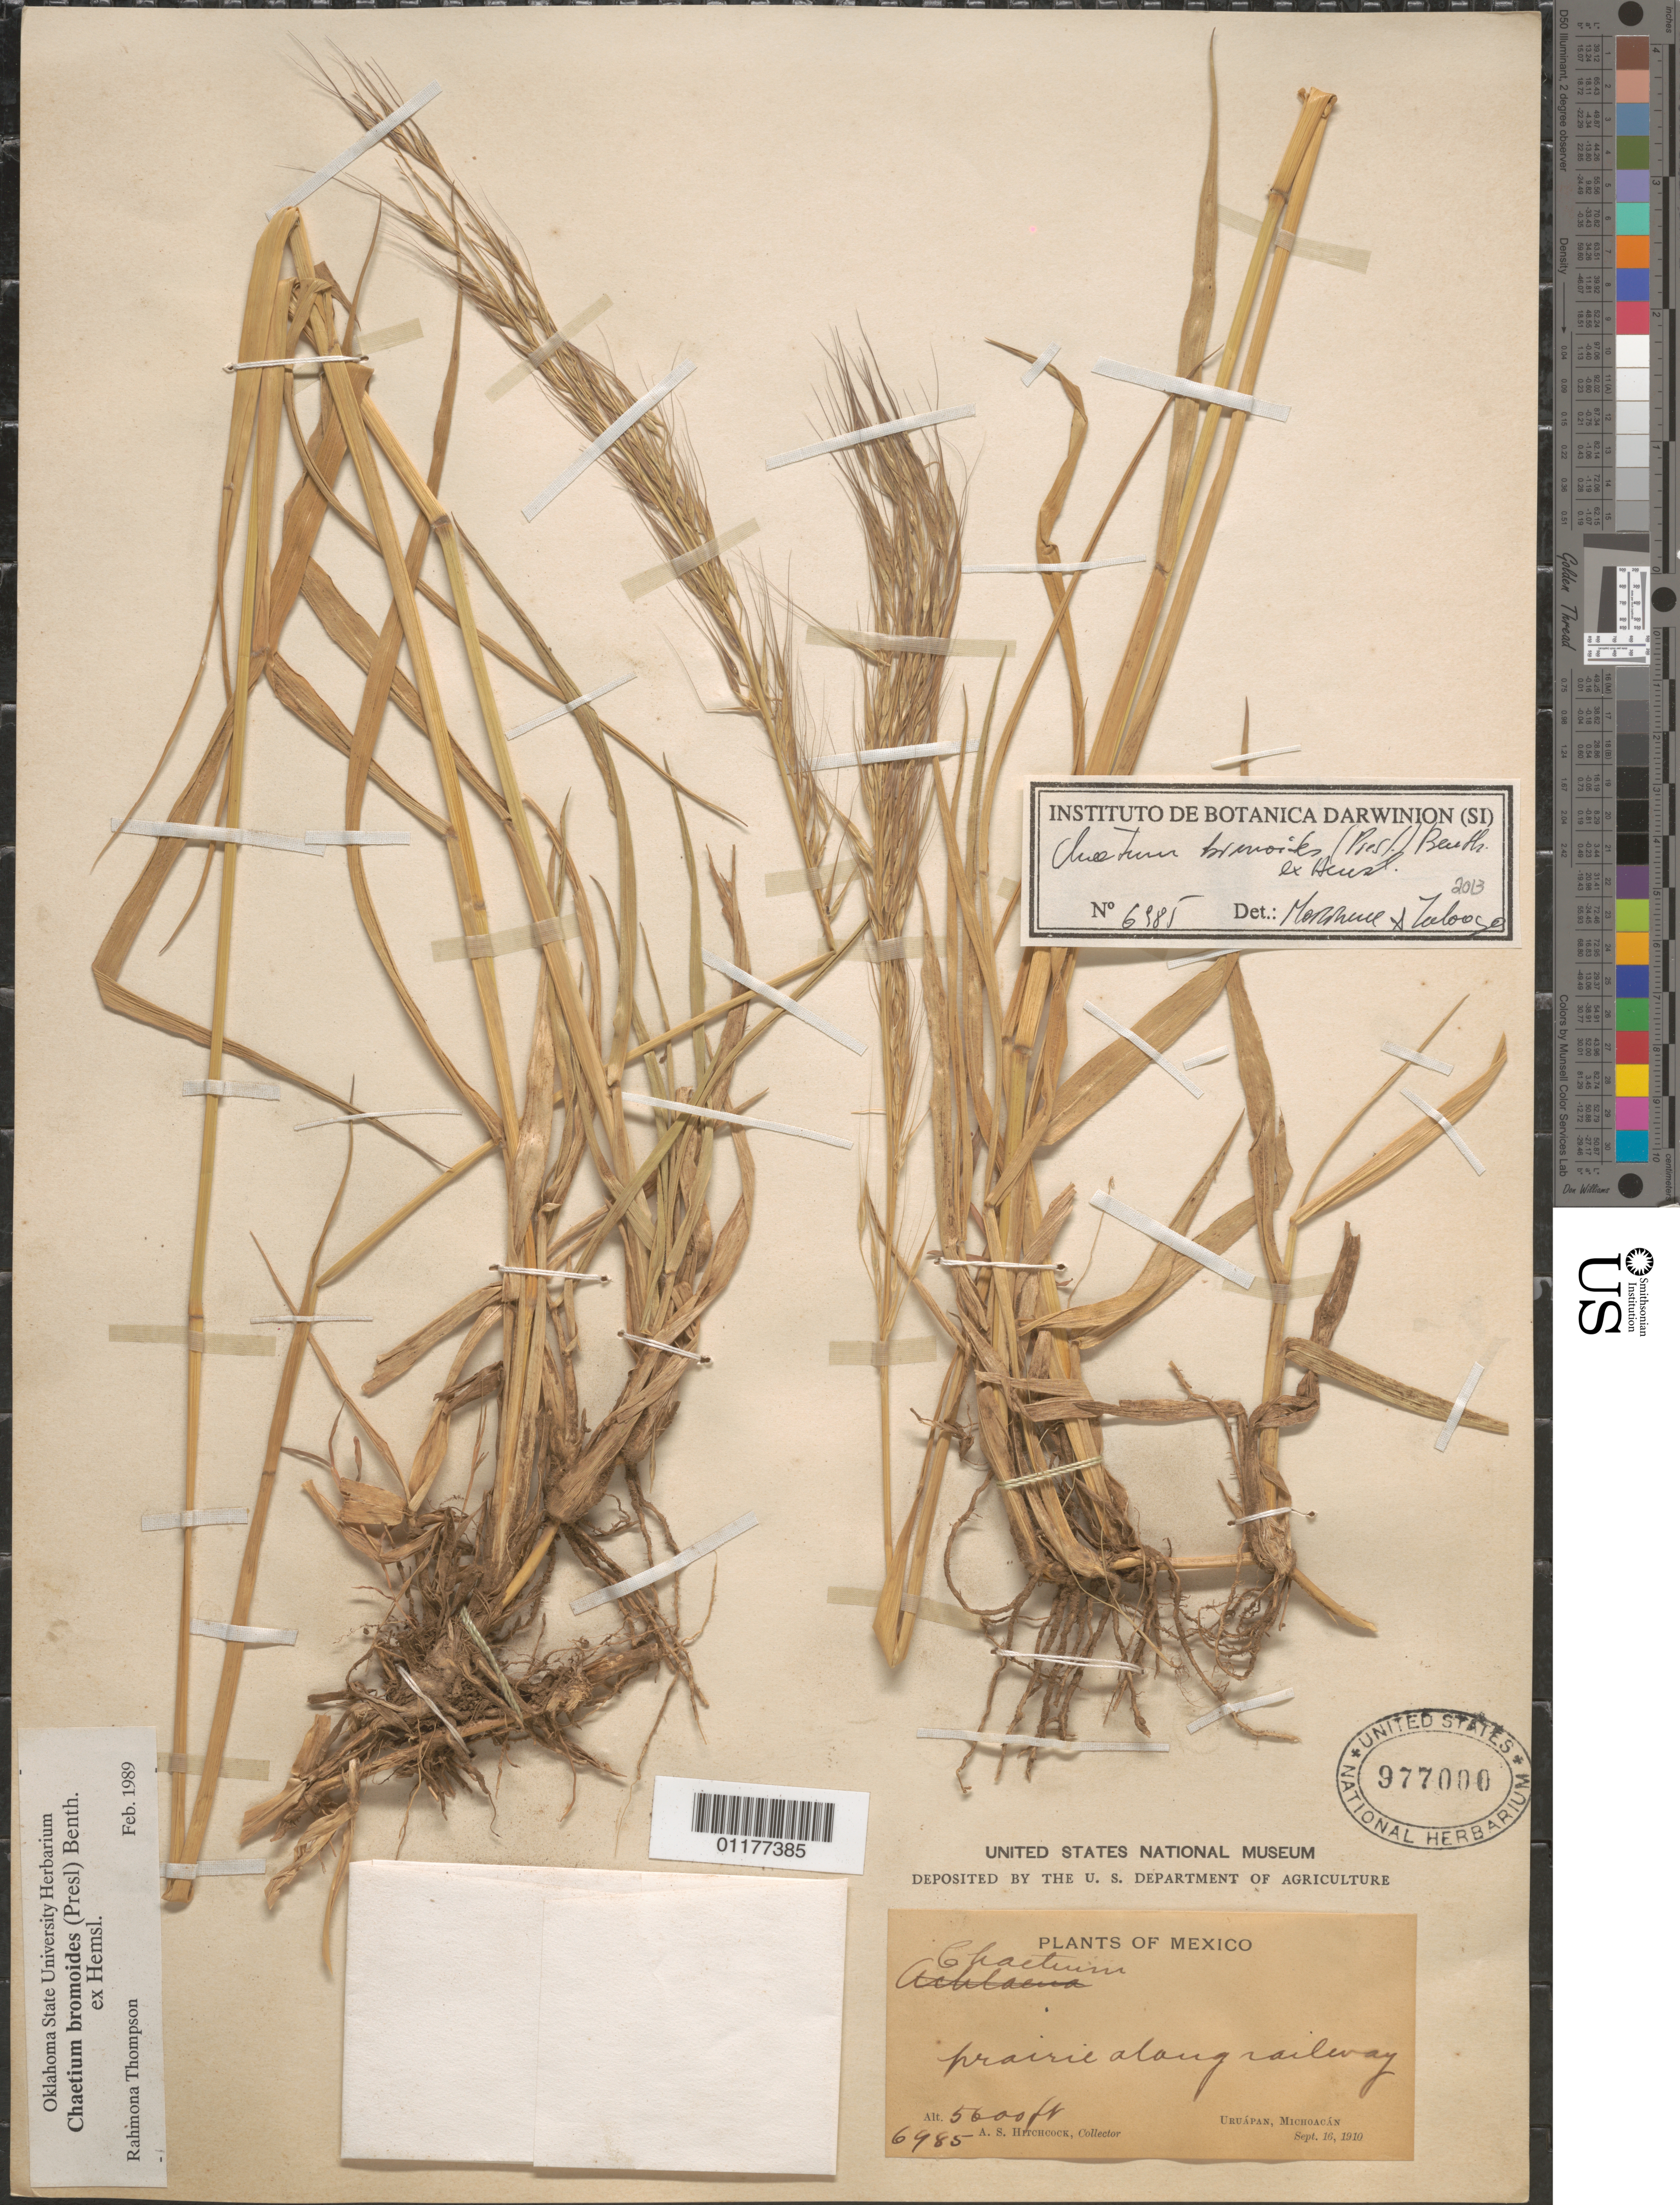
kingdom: Plantae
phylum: Tracheophyta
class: Liliopsida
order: Poales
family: Poaceae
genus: Chaetium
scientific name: Chaetium bromoides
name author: (J. Presl) Benth. ex Hemsl.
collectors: A. S. Hitchcock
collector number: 6985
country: Mexico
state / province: Michoacán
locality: Urupan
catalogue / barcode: US 977000